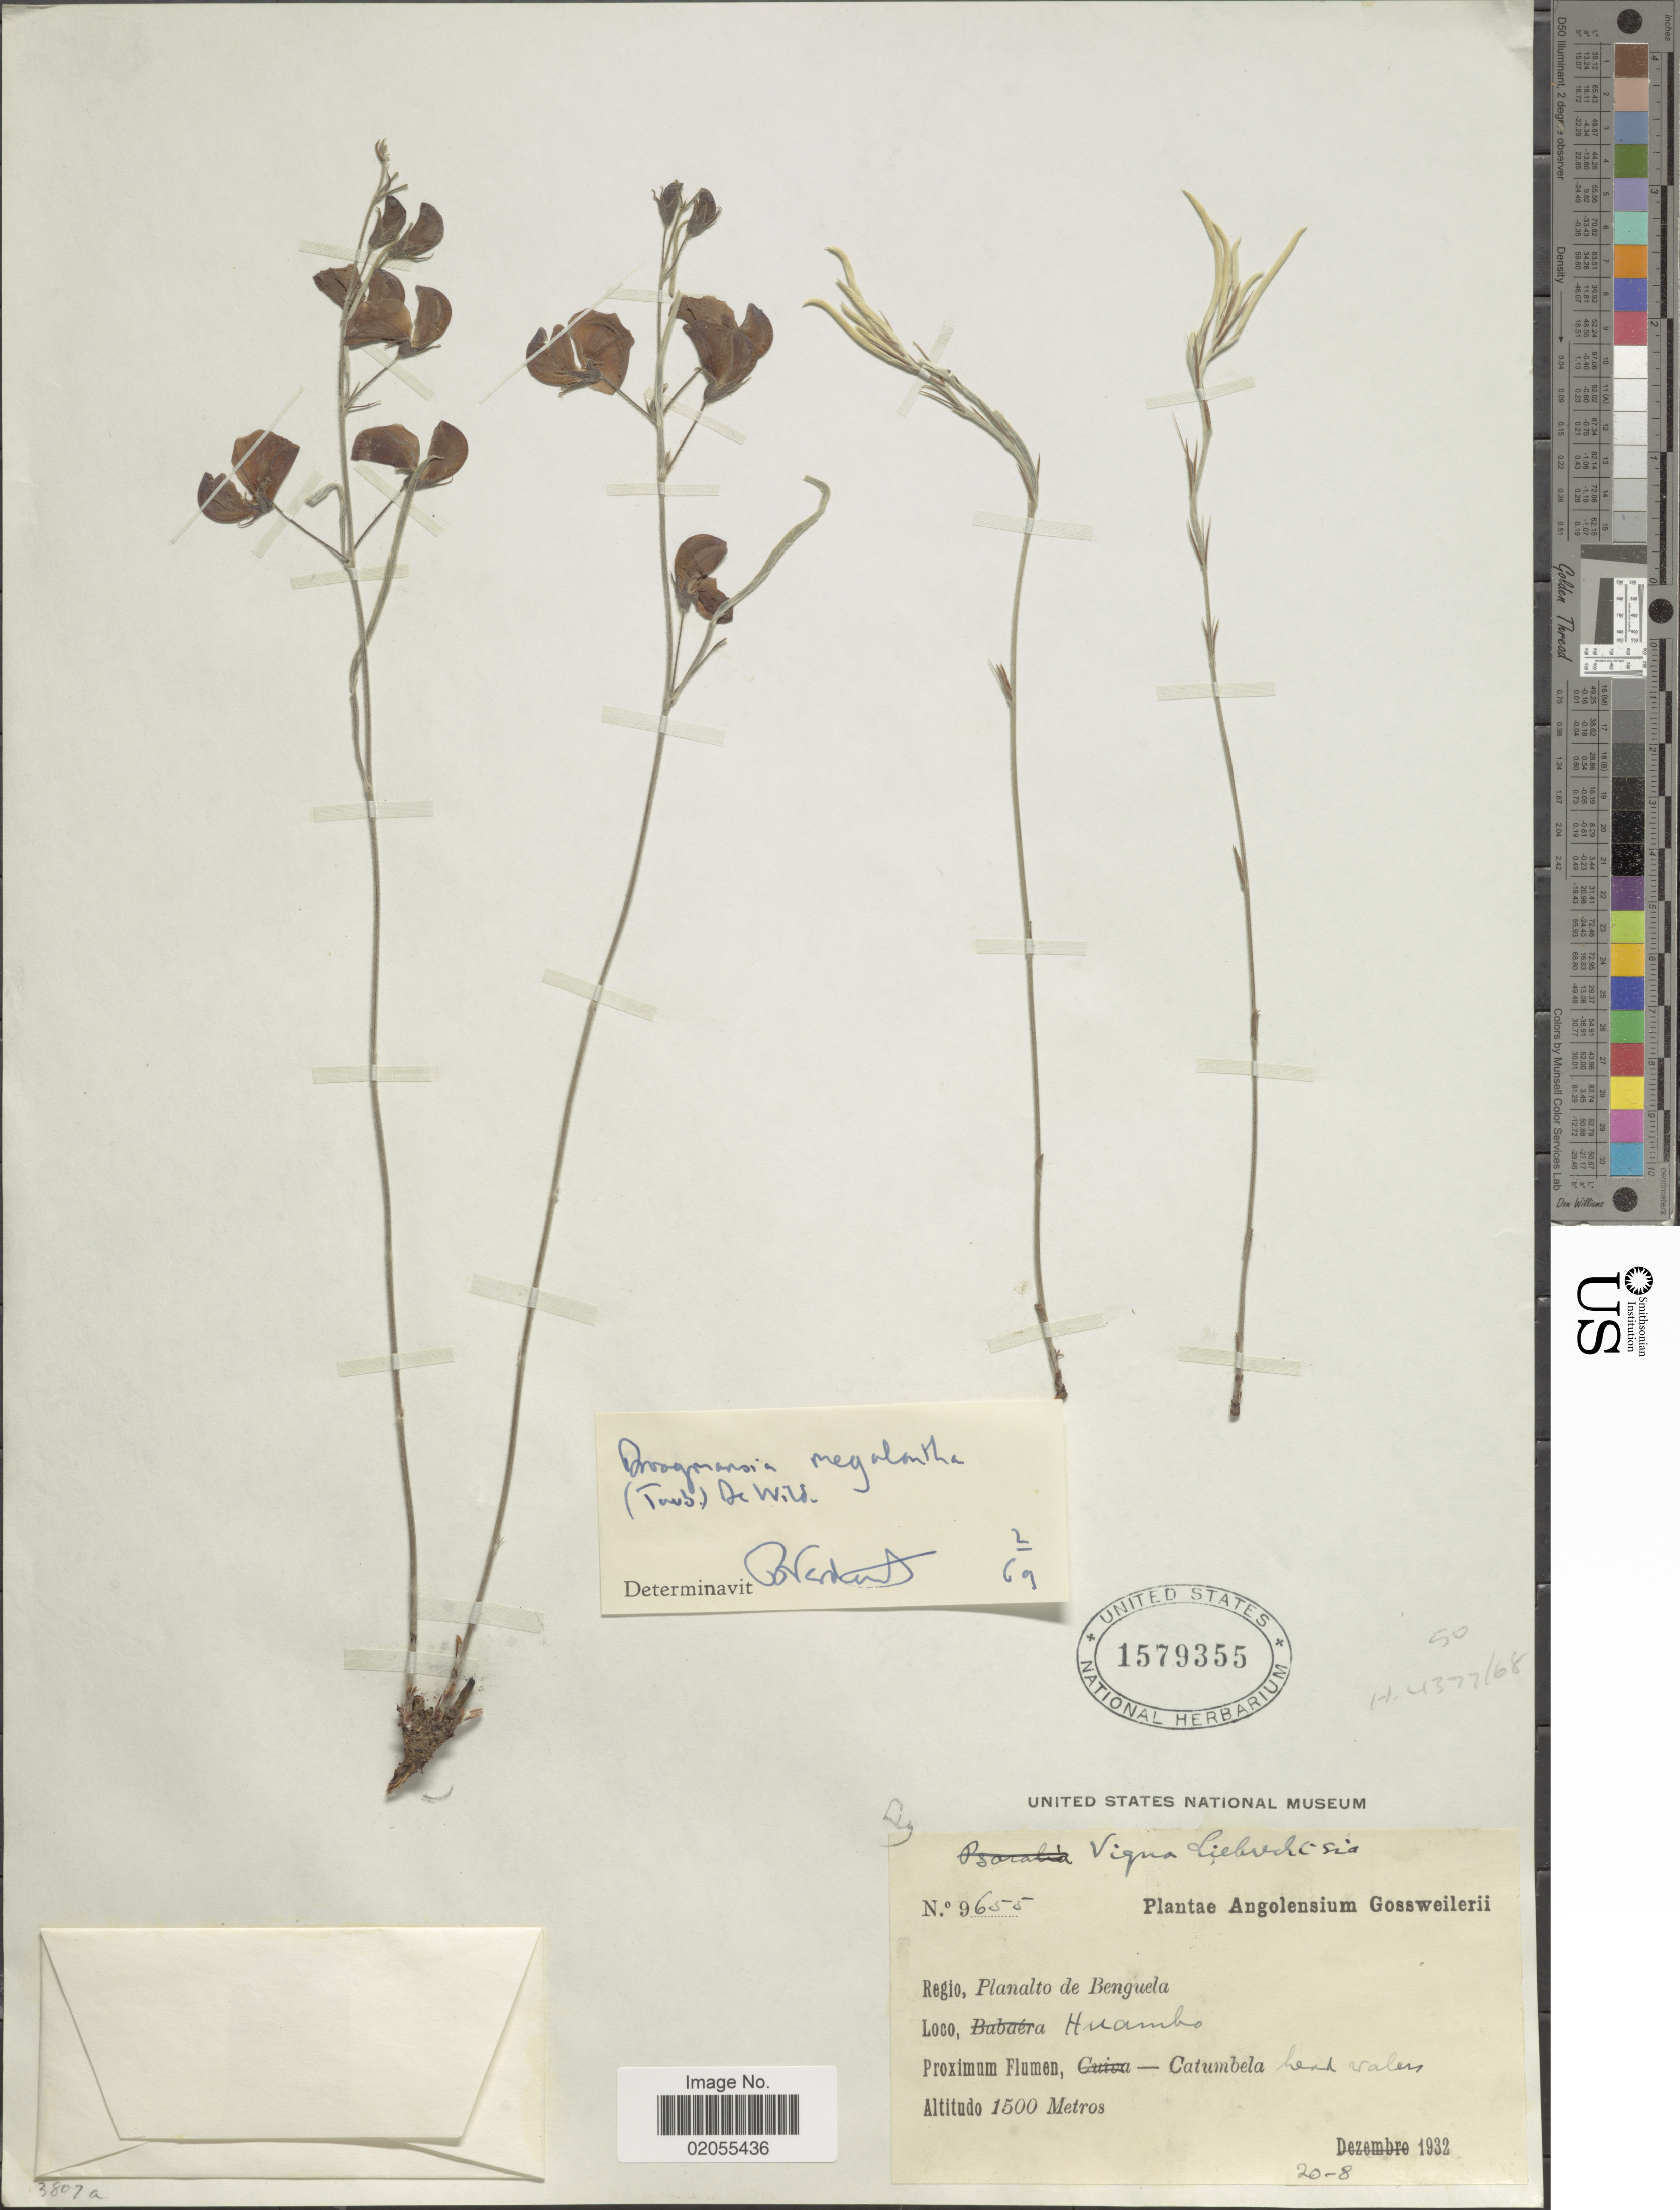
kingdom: Plantae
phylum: Tracheophyta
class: Magnoliopsida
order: Fabales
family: Fabaceae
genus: Droogmansia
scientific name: Droogmansia megalantha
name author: (Taub.) De Wild.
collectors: -. Gossweiler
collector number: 9655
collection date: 1932-08-20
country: Angola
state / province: Benguela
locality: Huambo, Catumbela headwaters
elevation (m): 1500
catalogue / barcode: US 1579355